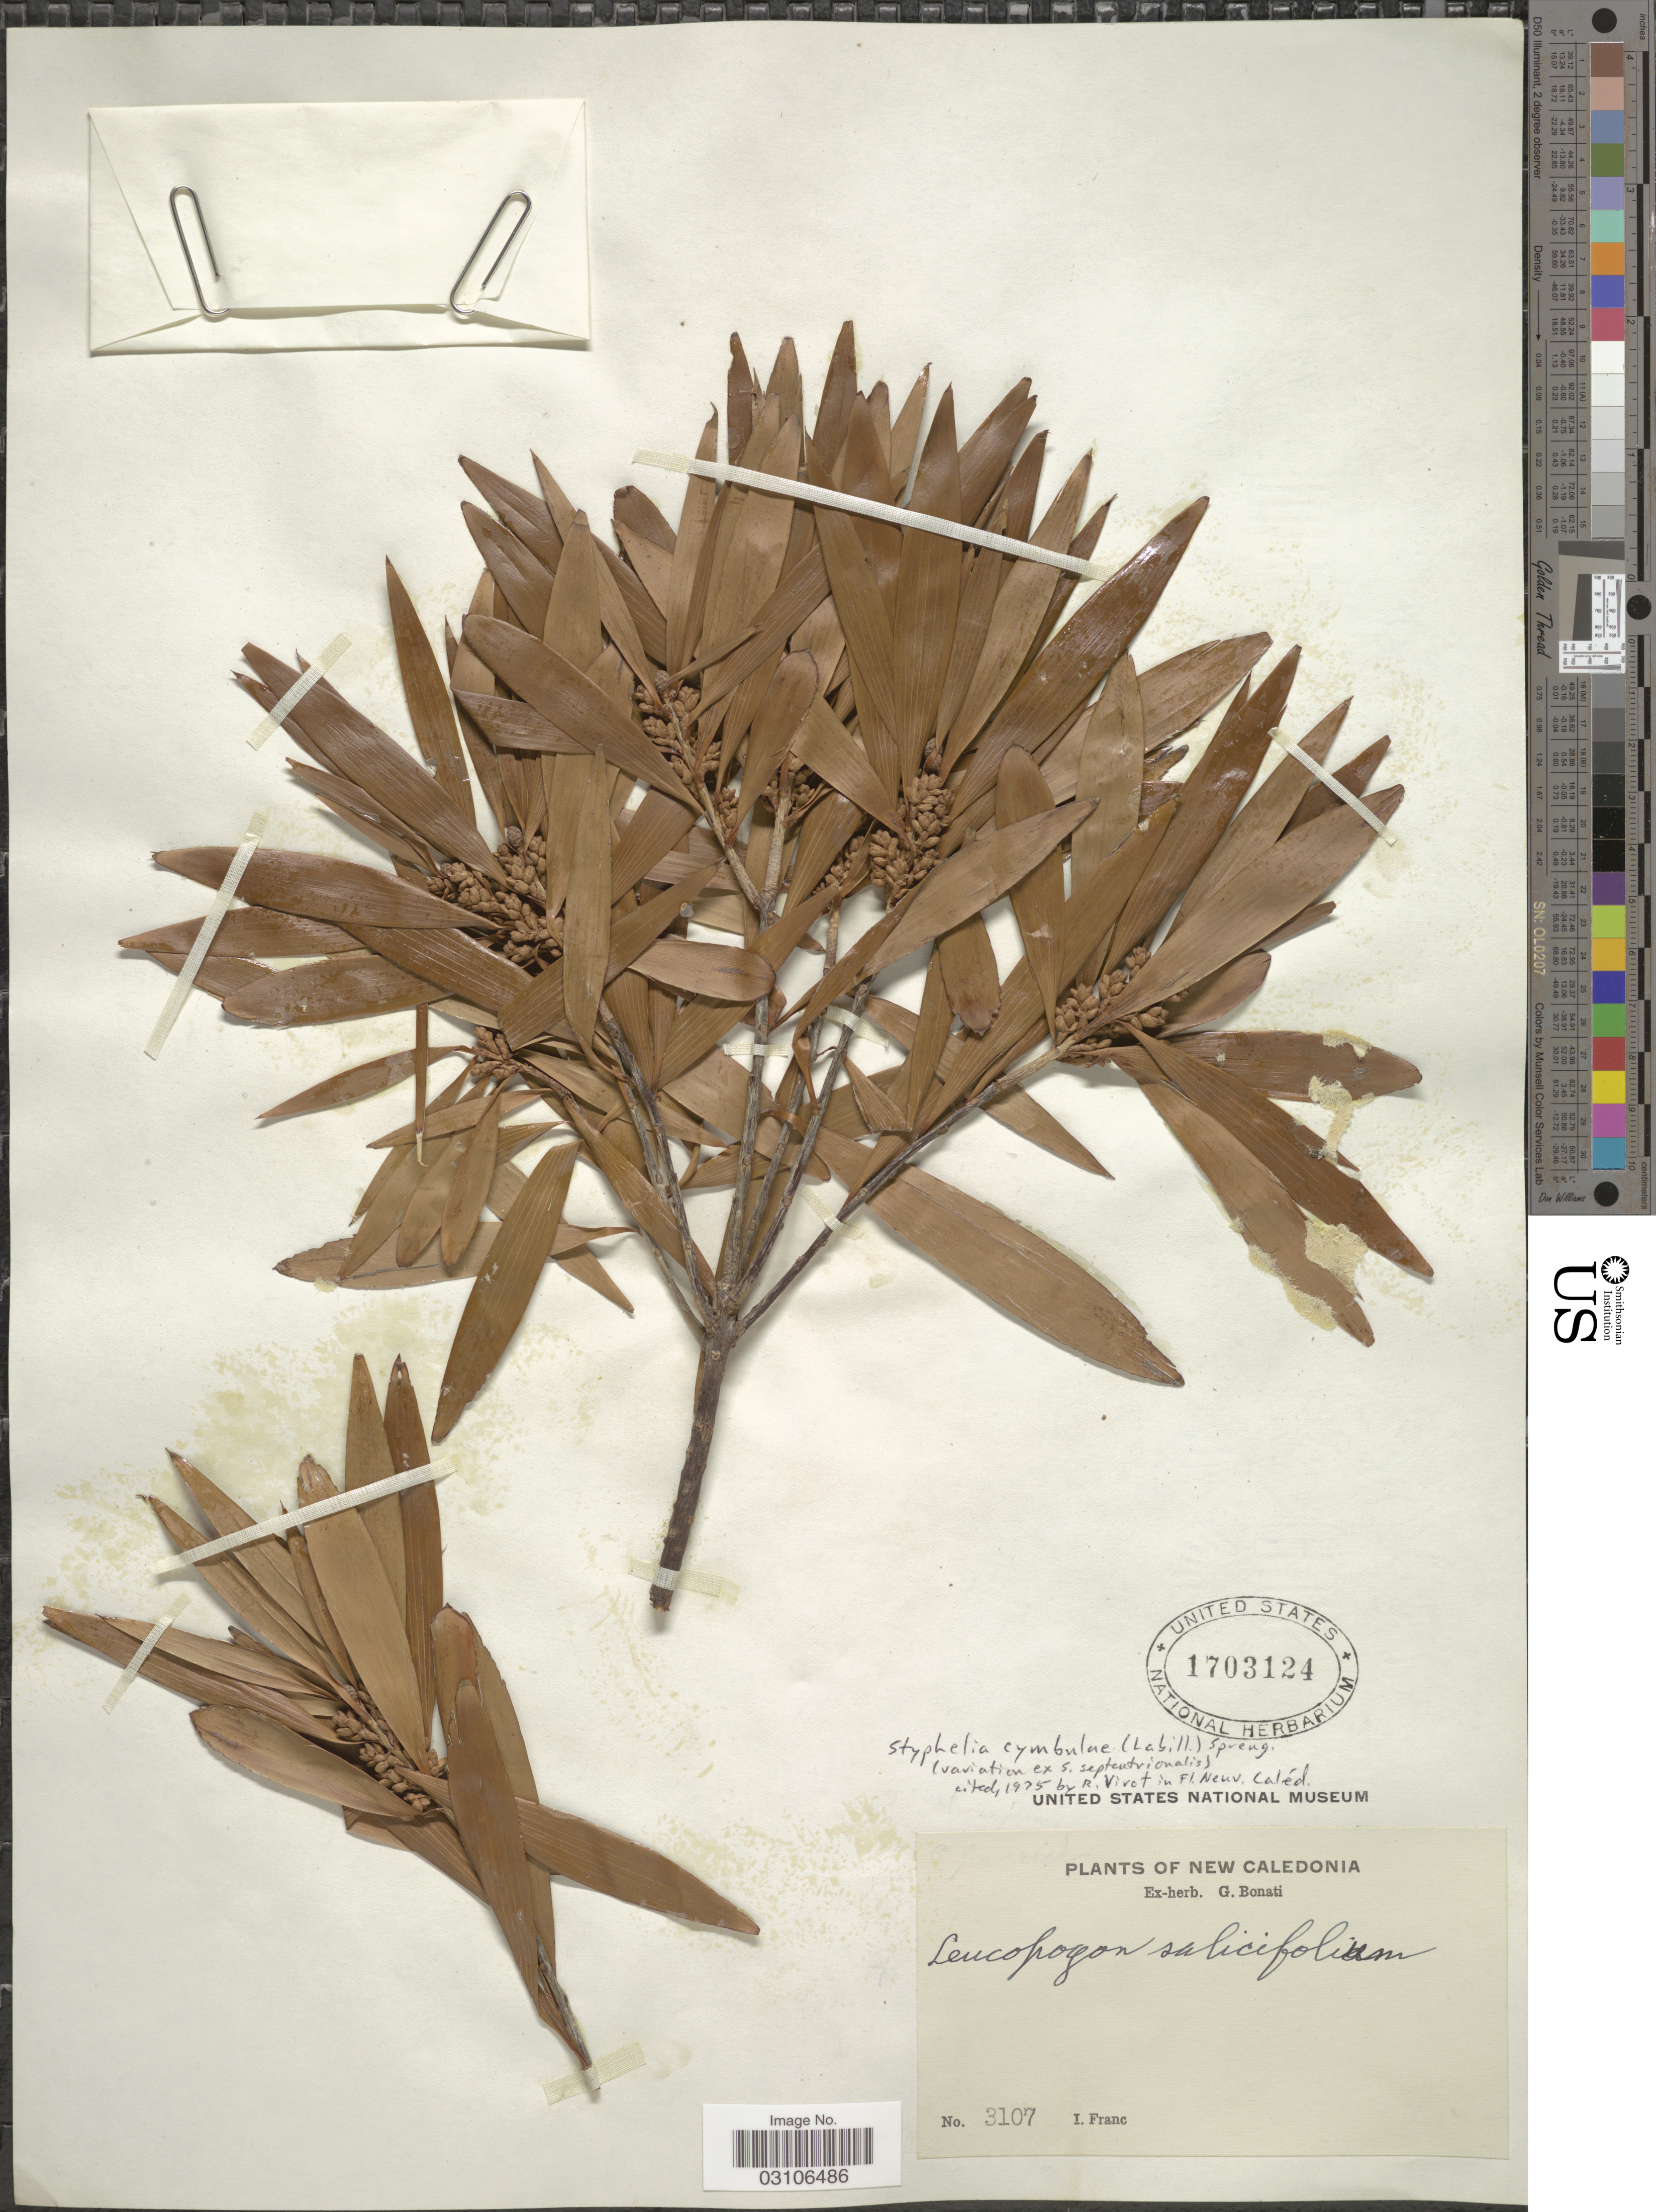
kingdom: Plantae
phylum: Tracheophyta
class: Magnoliopsida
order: Ericales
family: Ericaceae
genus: Styphelia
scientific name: Styphelia cymbulae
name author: (Labill.) Spreng.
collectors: I. Franc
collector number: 3107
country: New Caledonia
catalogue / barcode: US 1703124